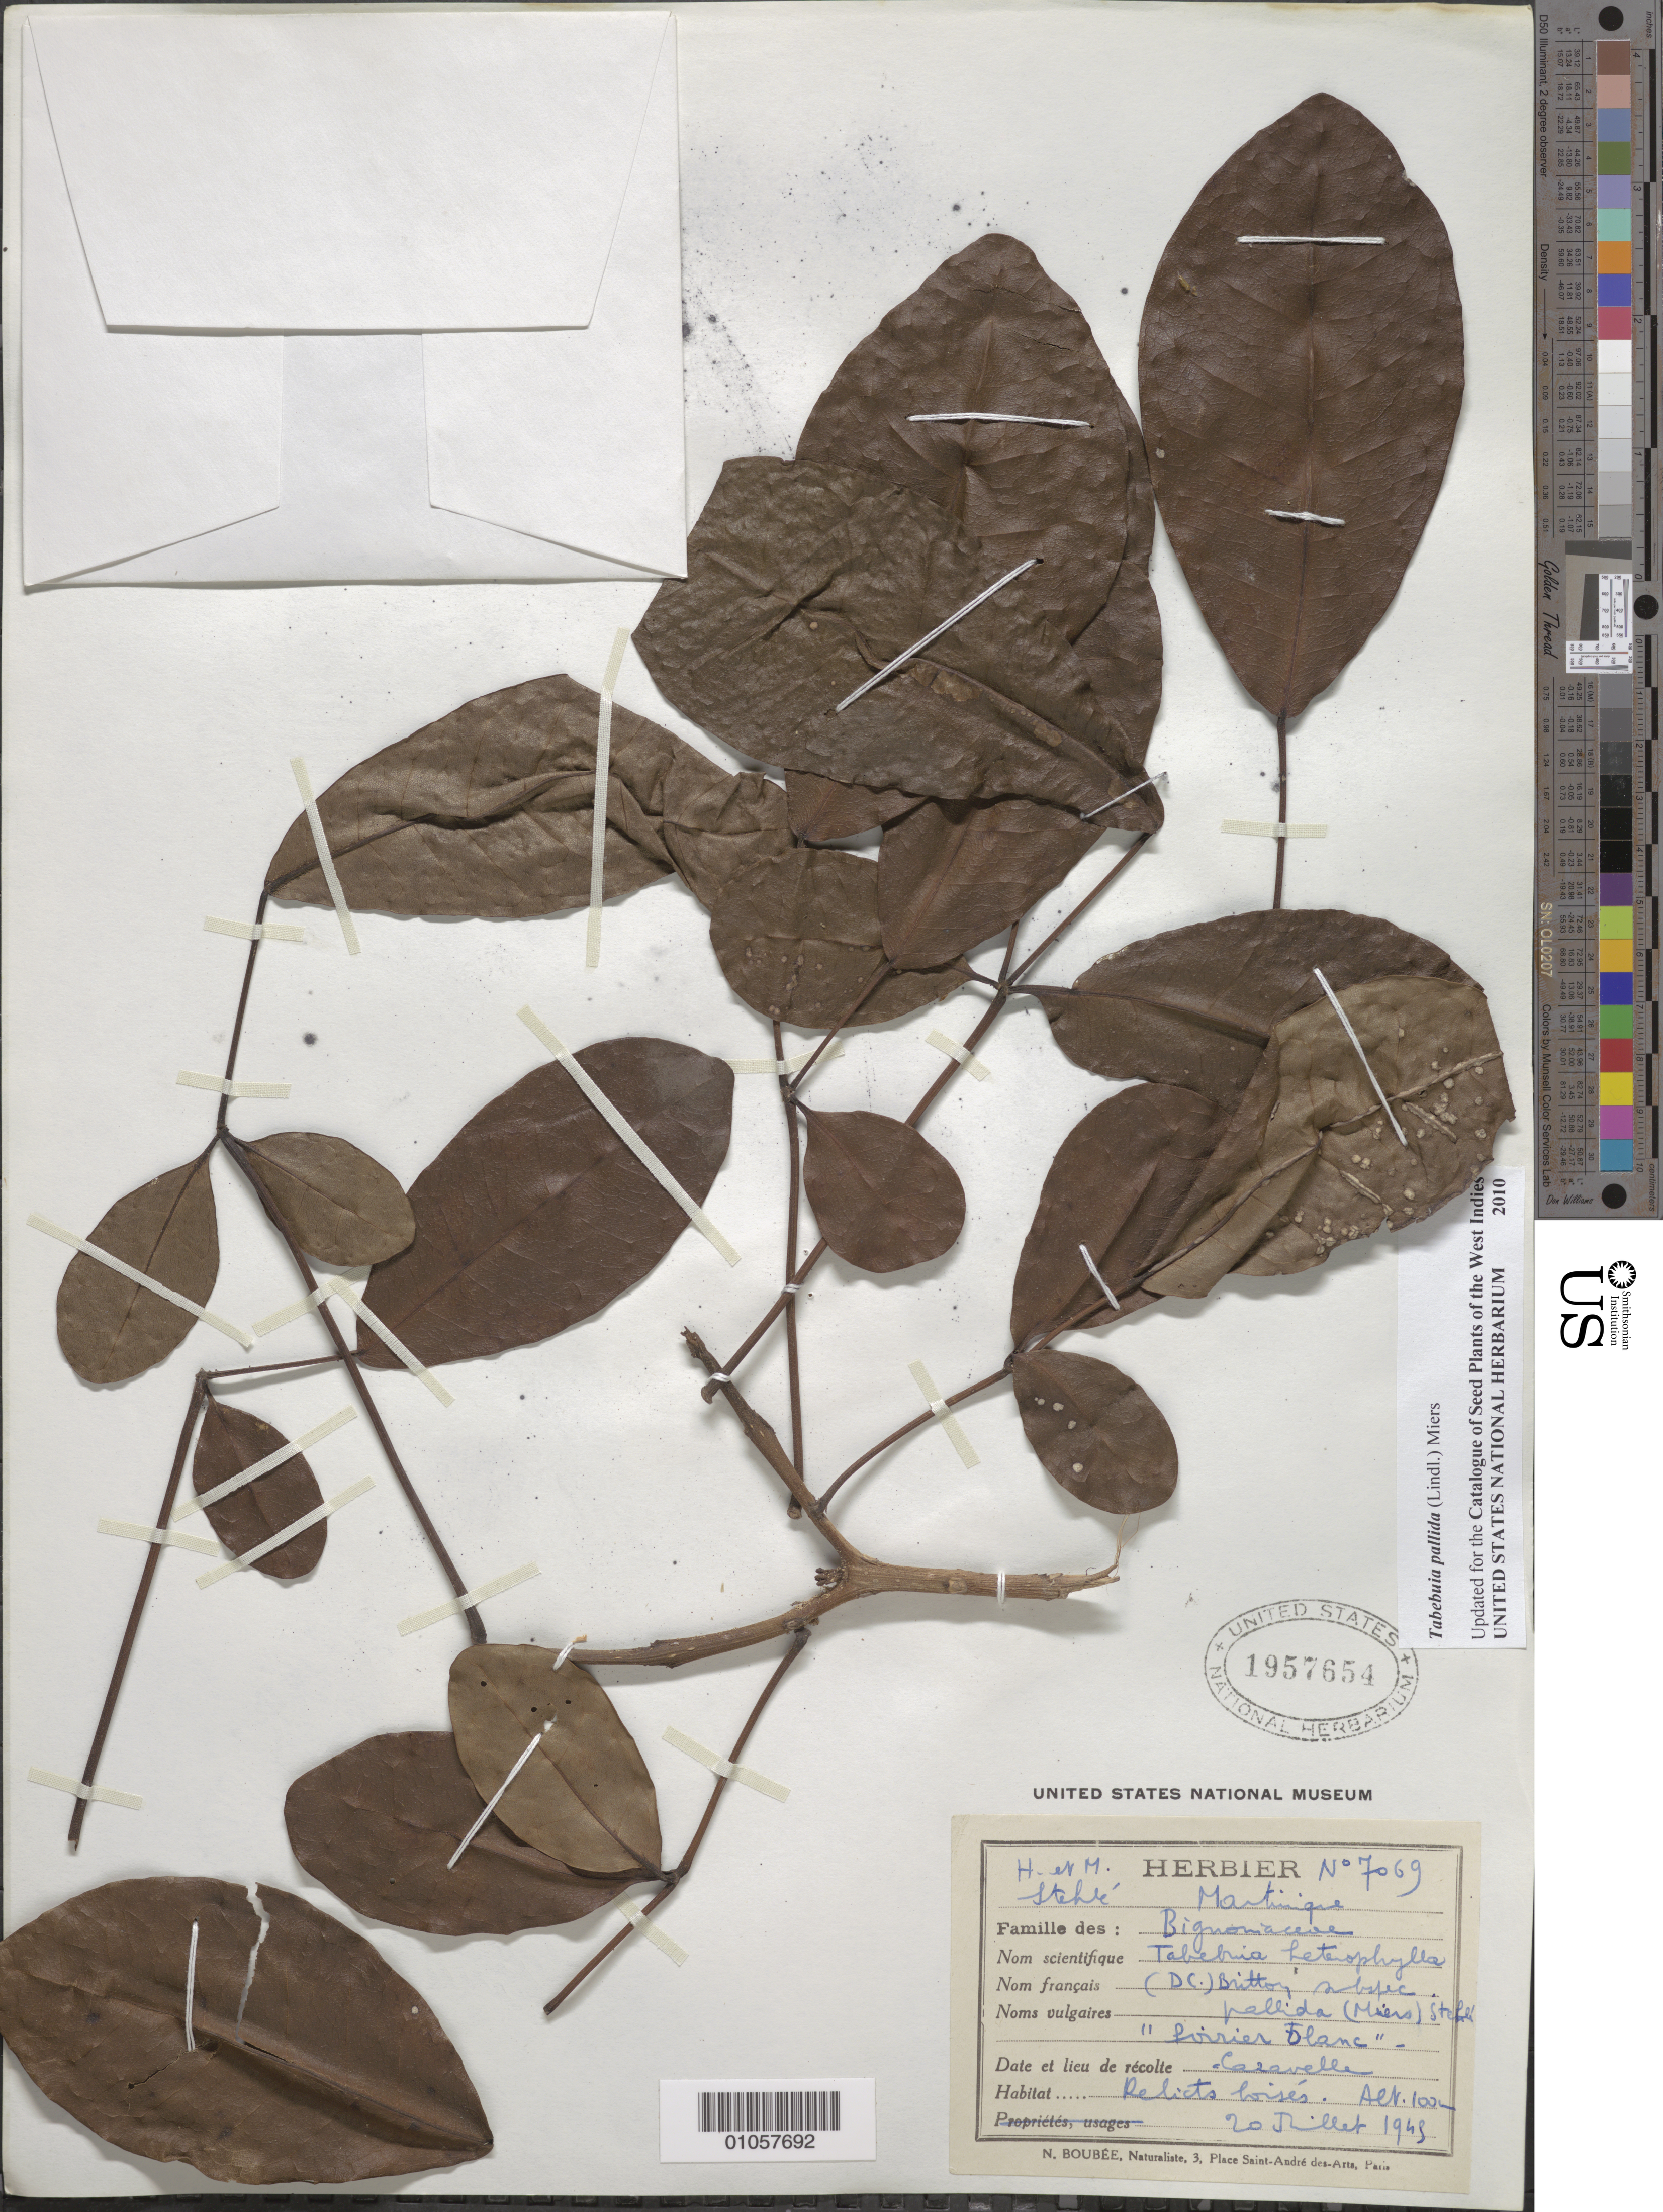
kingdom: Plantae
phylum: Tracheophyta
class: Magnoliopsida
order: Lamiales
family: Bignoniaceae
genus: Tabebuia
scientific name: Tabebuia pallida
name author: (Lindl.) Miers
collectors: H. Stehlé & M. Stehlé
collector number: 7069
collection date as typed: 20 Jul 1945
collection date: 1945-07-20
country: Martinique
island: Martinique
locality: Caravelle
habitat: Relicts boisés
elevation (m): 100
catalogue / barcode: US 1957654